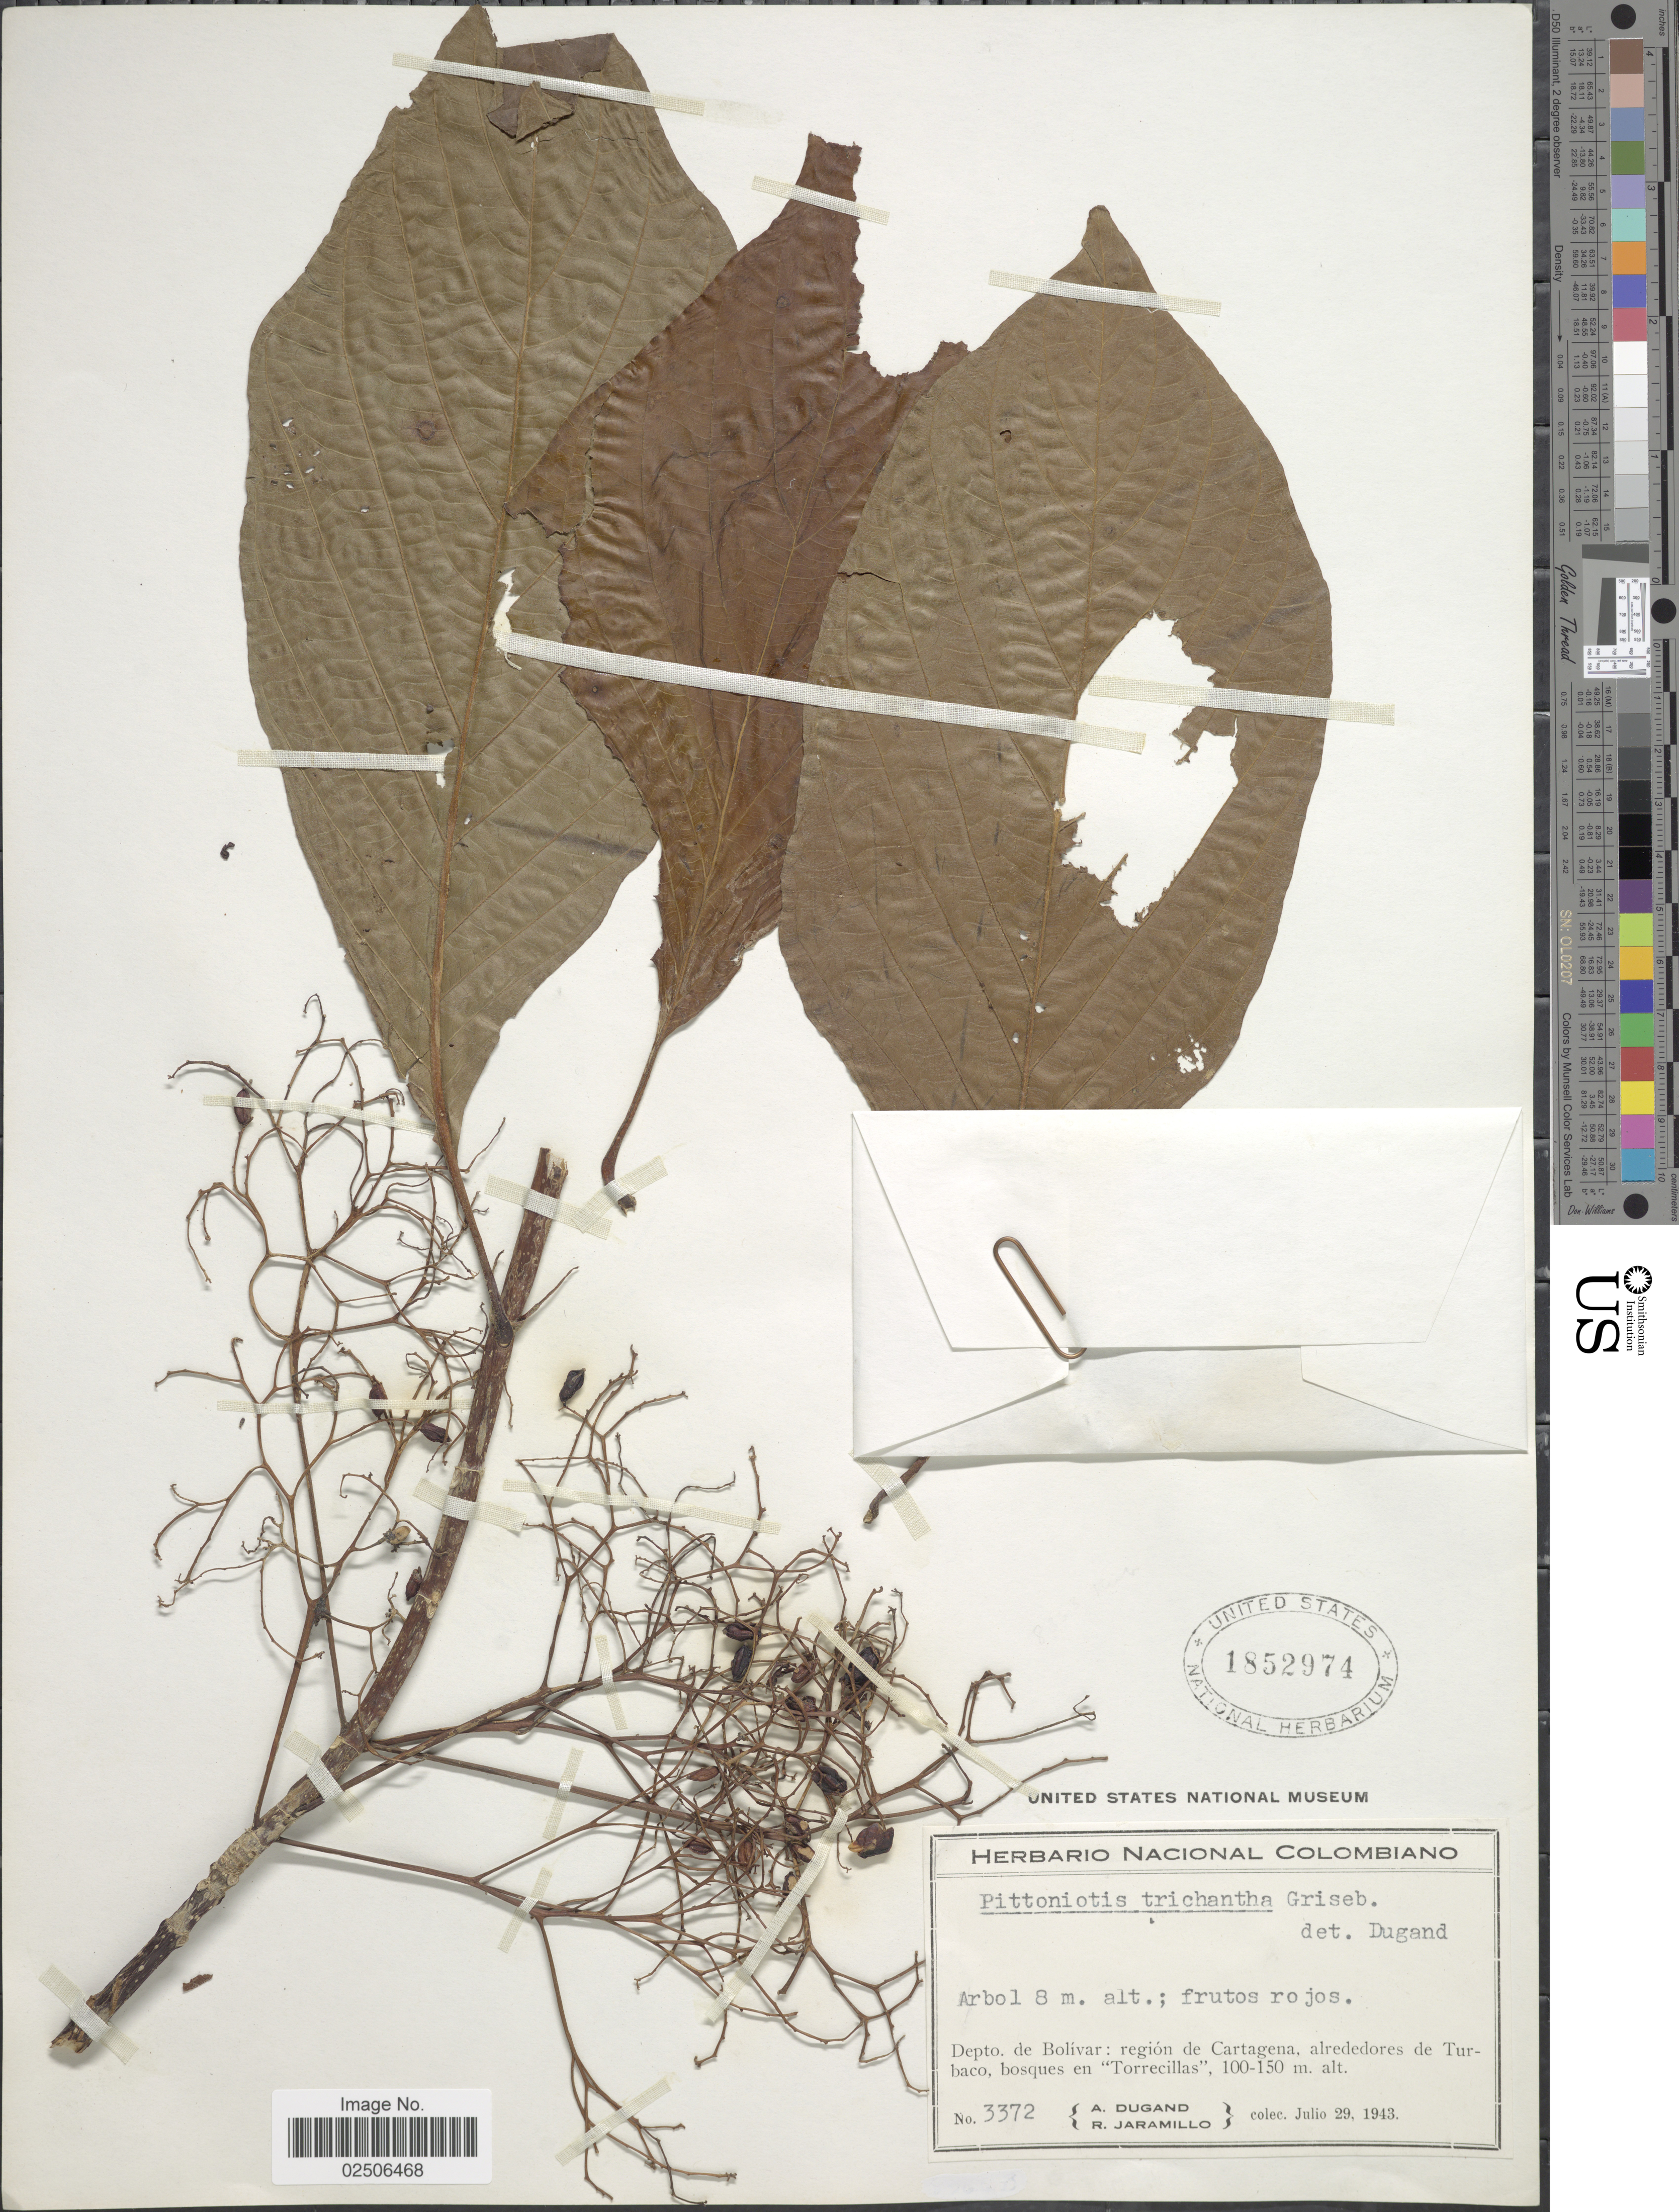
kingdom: Plantae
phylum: Tracheophyta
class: Magnoliopsida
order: Gentianales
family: Rubiaceae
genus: Pittoniotis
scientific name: Pittoniotis trichantha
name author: Griseb.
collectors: A. Dugand & R. Jaramillo M.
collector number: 3372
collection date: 1943-07-29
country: Colombia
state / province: Bolívar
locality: Region de Cartagena, alrededores de Turbaco, bosques en "Torrecillas"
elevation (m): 100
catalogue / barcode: US 1852974